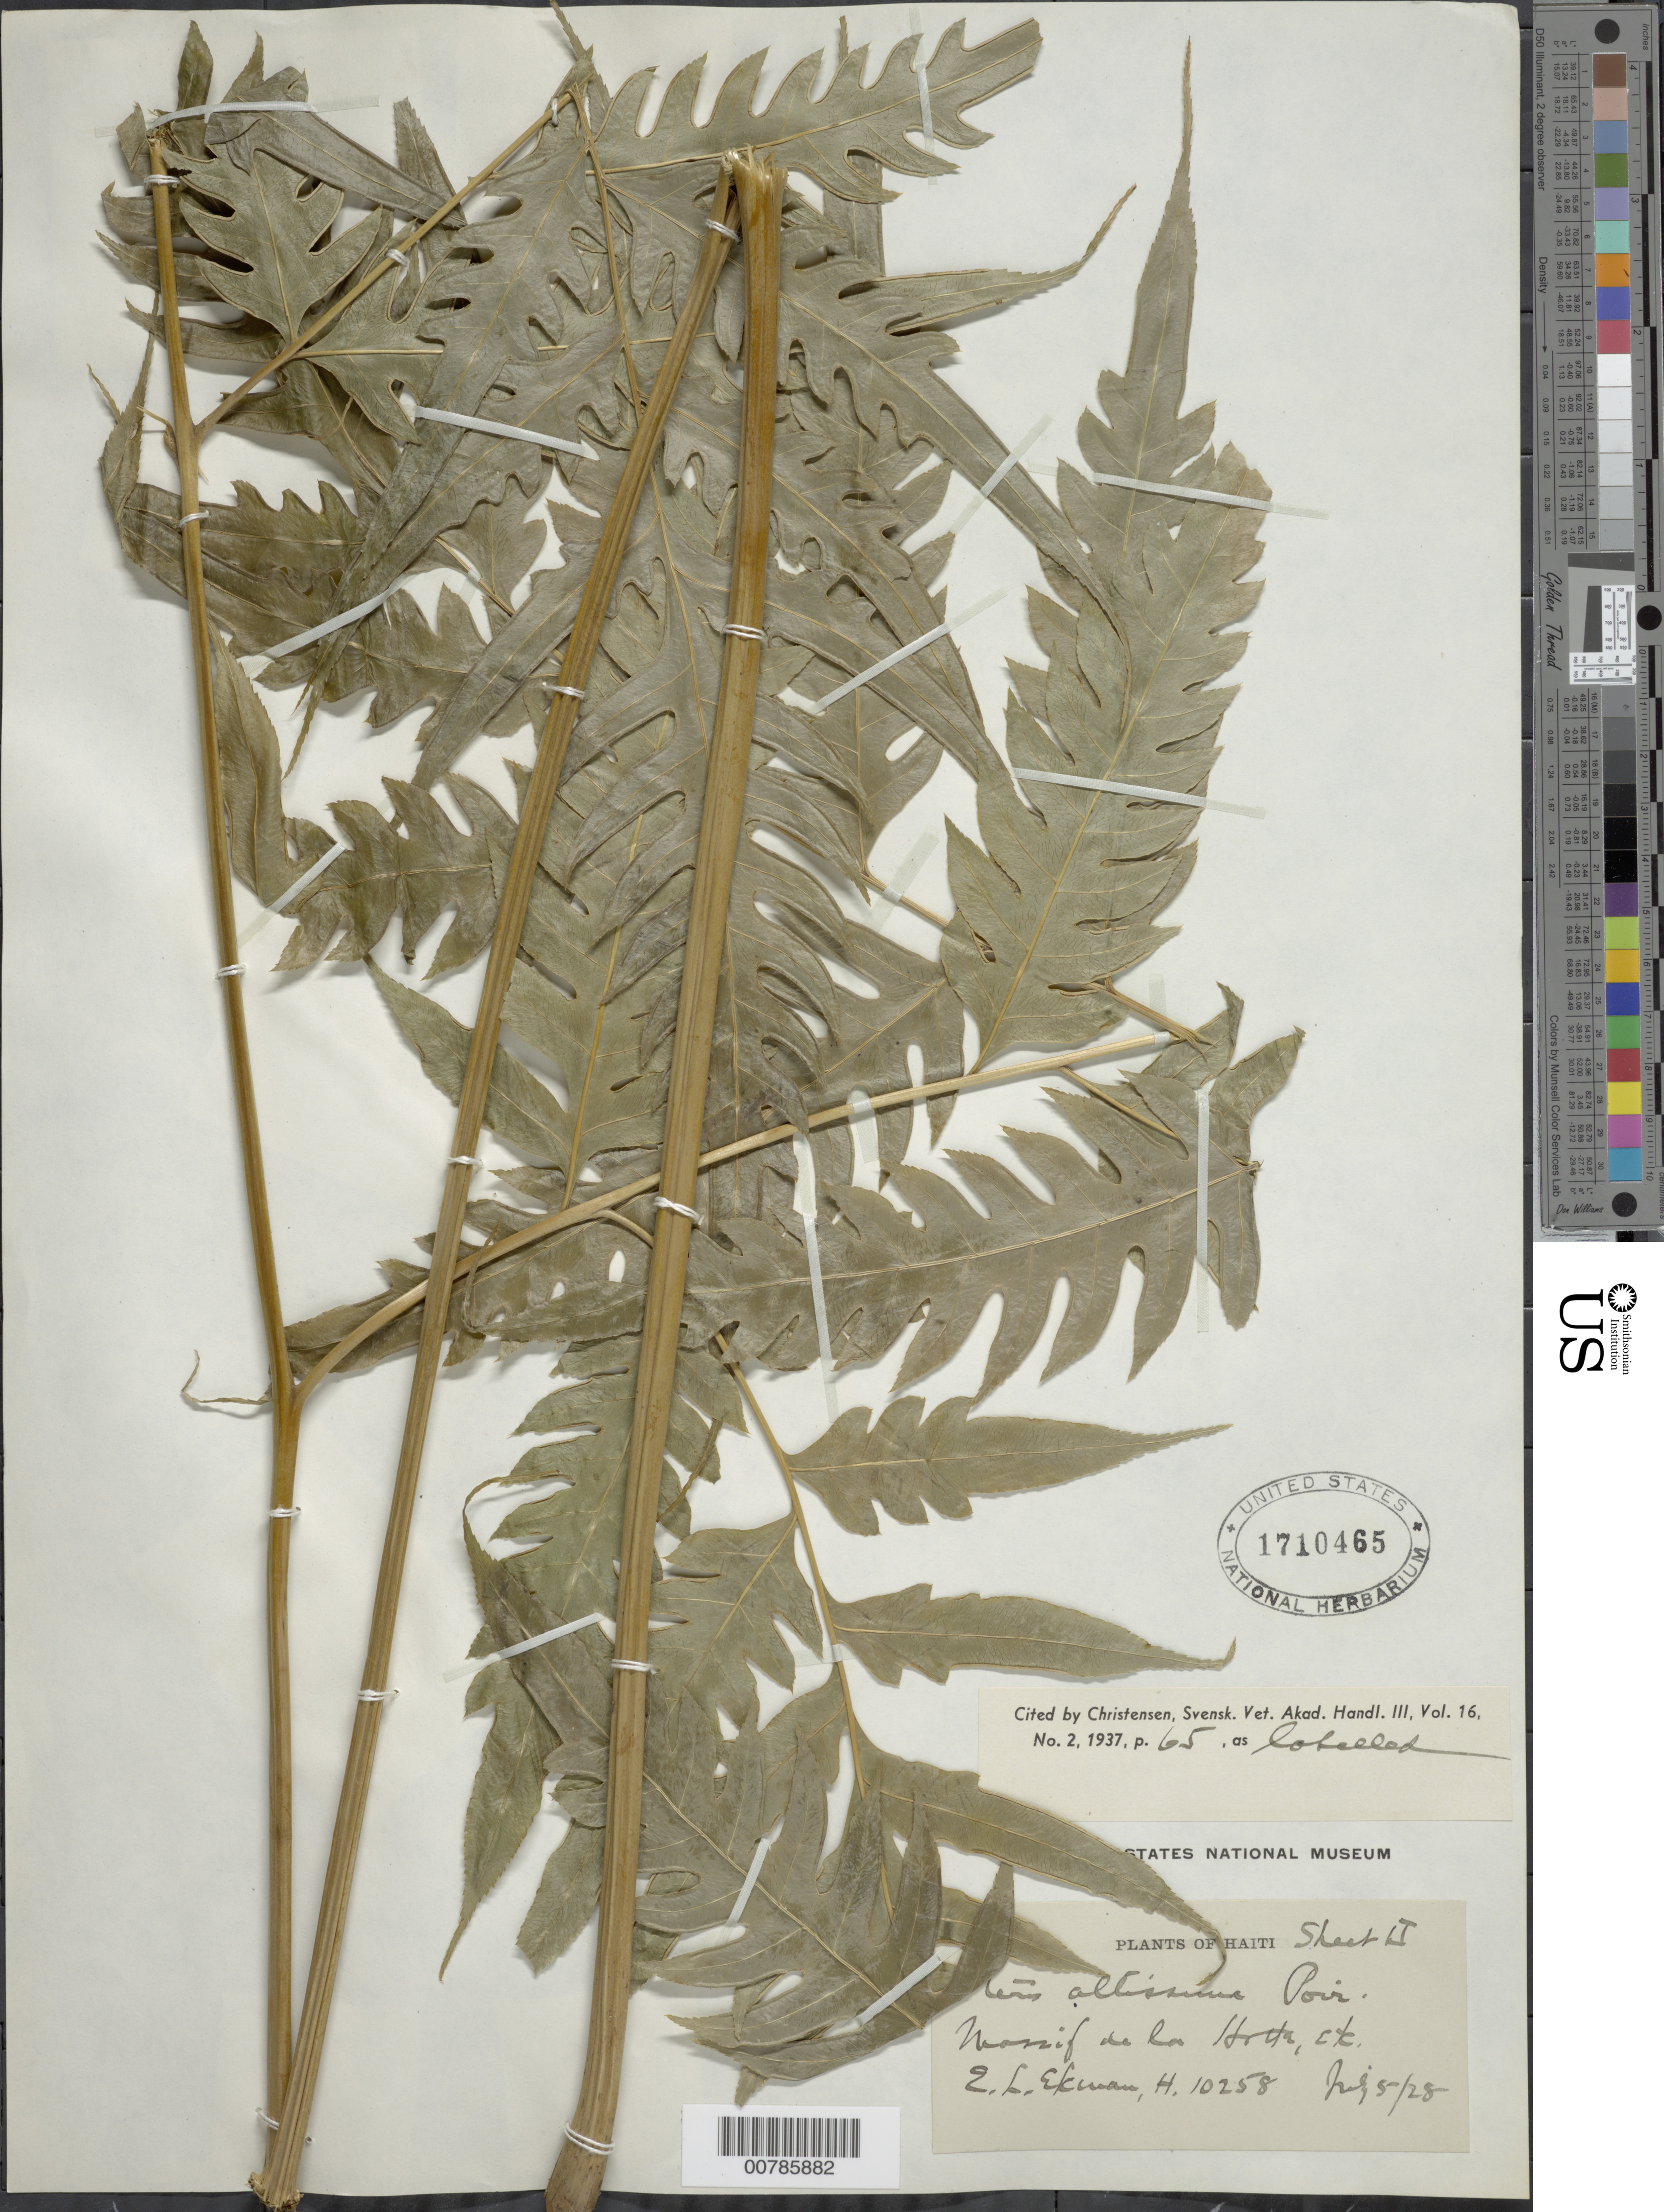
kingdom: Plantae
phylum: Tracheophyta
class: Polypodiopsida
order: Polypodiales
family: Pteridaceae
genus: Pteris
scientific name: Pteris altissima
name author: Poir.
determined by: Christensen, C. F. A.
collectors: E. L. Ekman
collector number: H 10258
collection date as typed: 05 Jul 1928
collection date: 1928-07-05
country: Haiti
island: Hispaniola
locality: Massif de la Hotte, western group, Jérémie, near Sources-Chaudes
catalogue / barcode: US 1710465